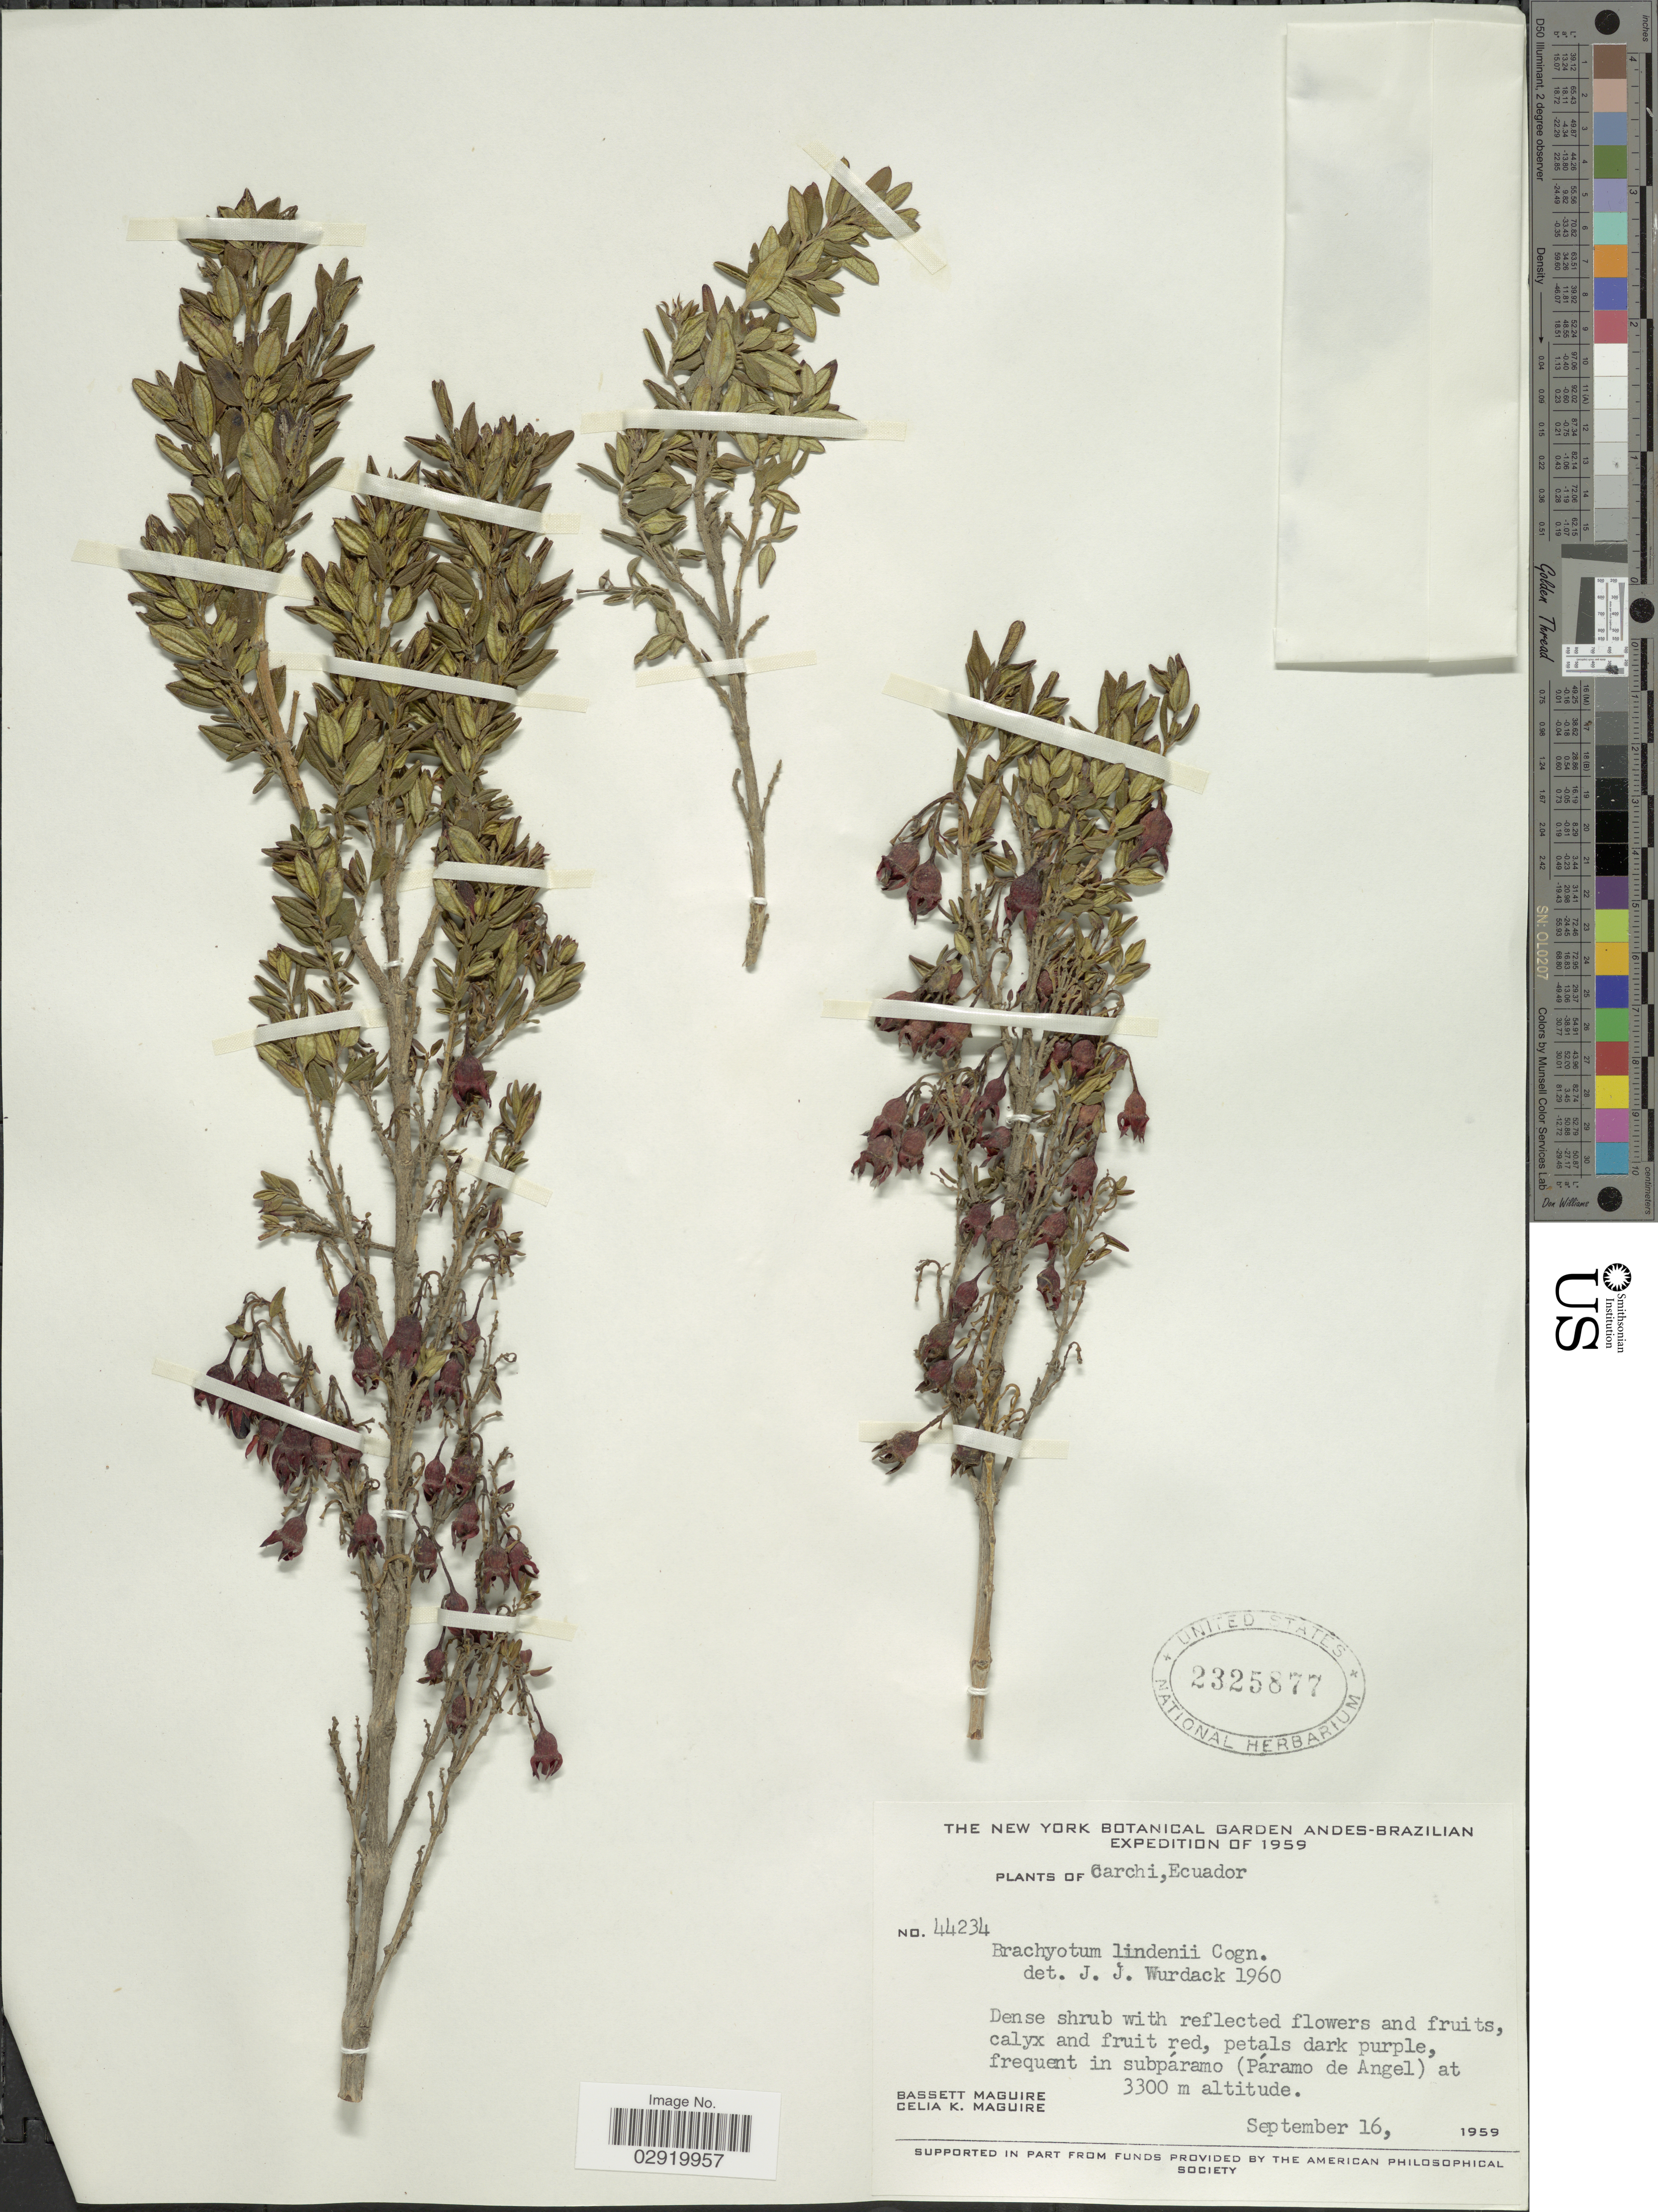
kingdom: Plantae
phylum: Tracheophyta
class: Magnoliopsida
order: Myrtales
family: Melastomataceae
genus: Brachyotum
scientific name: Brachyotum lindenii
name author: Cogn.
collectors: B. Maguire & C. K. Maguire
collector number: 44234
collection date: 1959-09-16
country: Ecuador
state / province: Carchi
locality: Frequent in subpáramo (Páramo de Angel).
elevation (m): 3300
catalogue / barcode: US 2325877